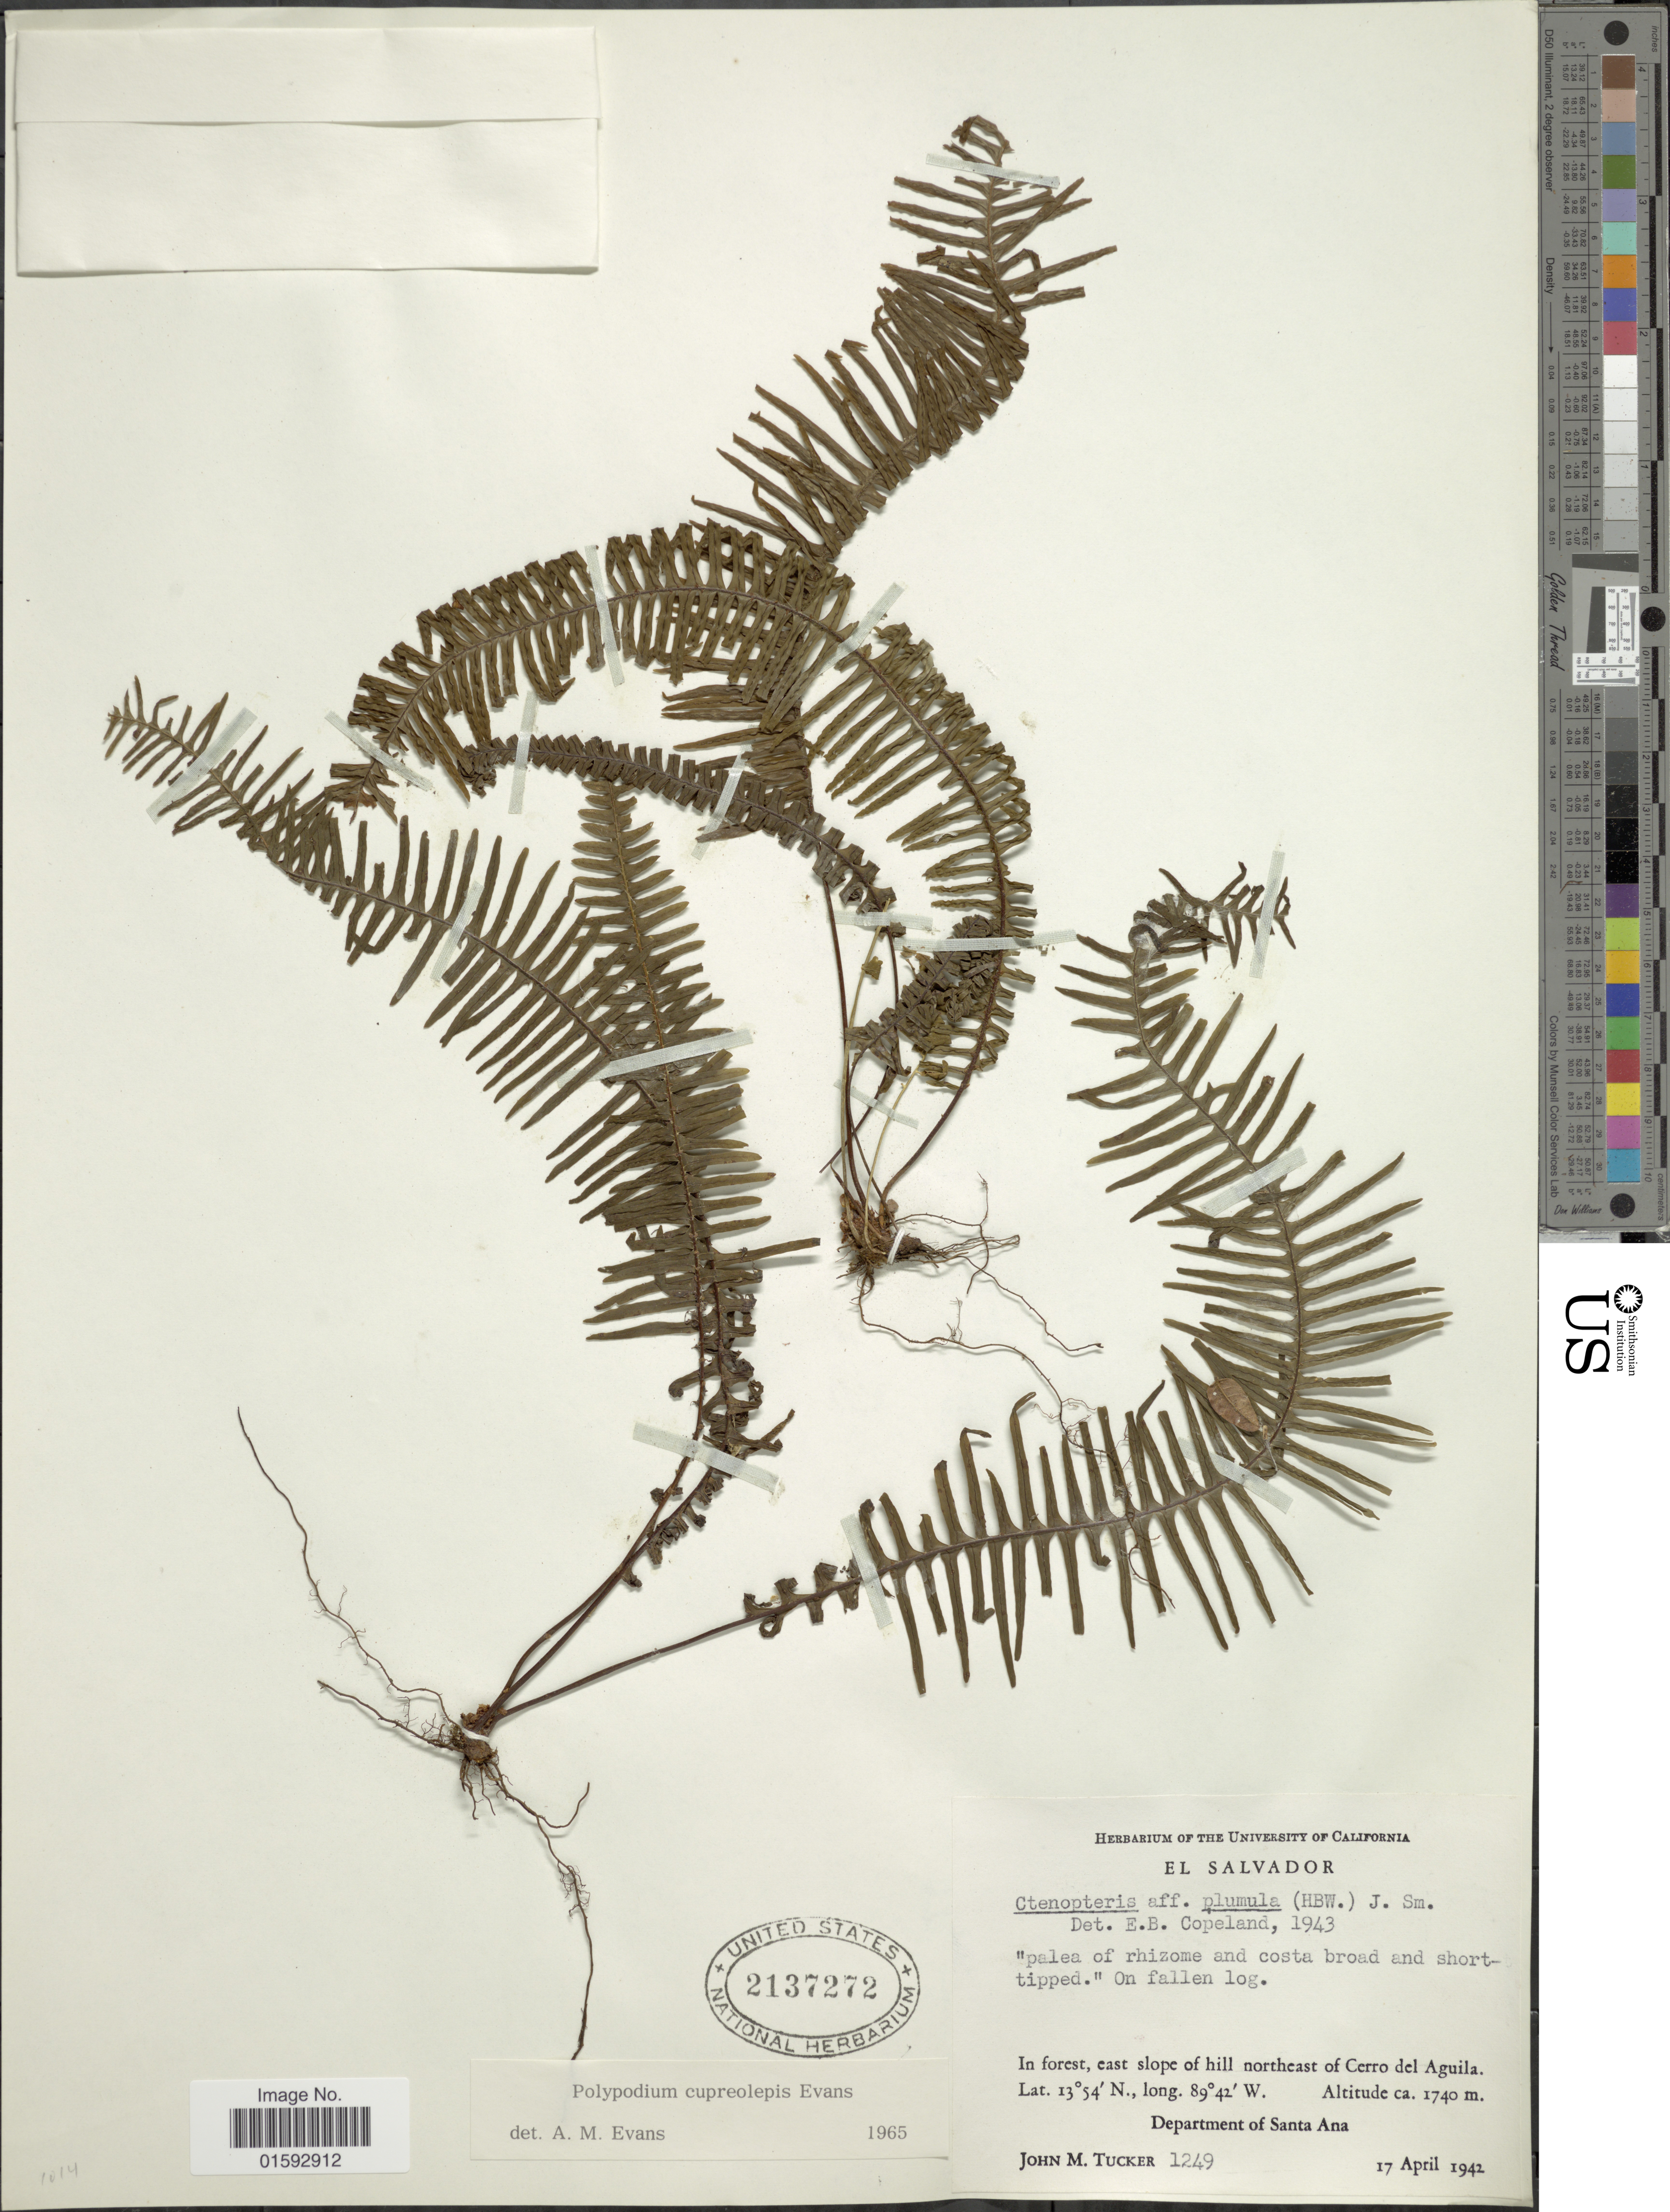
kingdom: Plantae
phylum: Tracheophyta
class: Polypodiopsida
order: Polypodiales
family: Polypodiaceae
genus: Pecluma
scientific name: Pecluma cupreolepis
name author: (A.M. Evans) M.G. Price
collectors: J. M. Tucker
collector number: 1249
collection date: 1942-04-17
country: El Salvador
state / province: Santa Ana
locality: In forest, east slope of hill northeast of Cerro del Aguila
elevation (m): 1740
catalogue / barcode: US 2137272